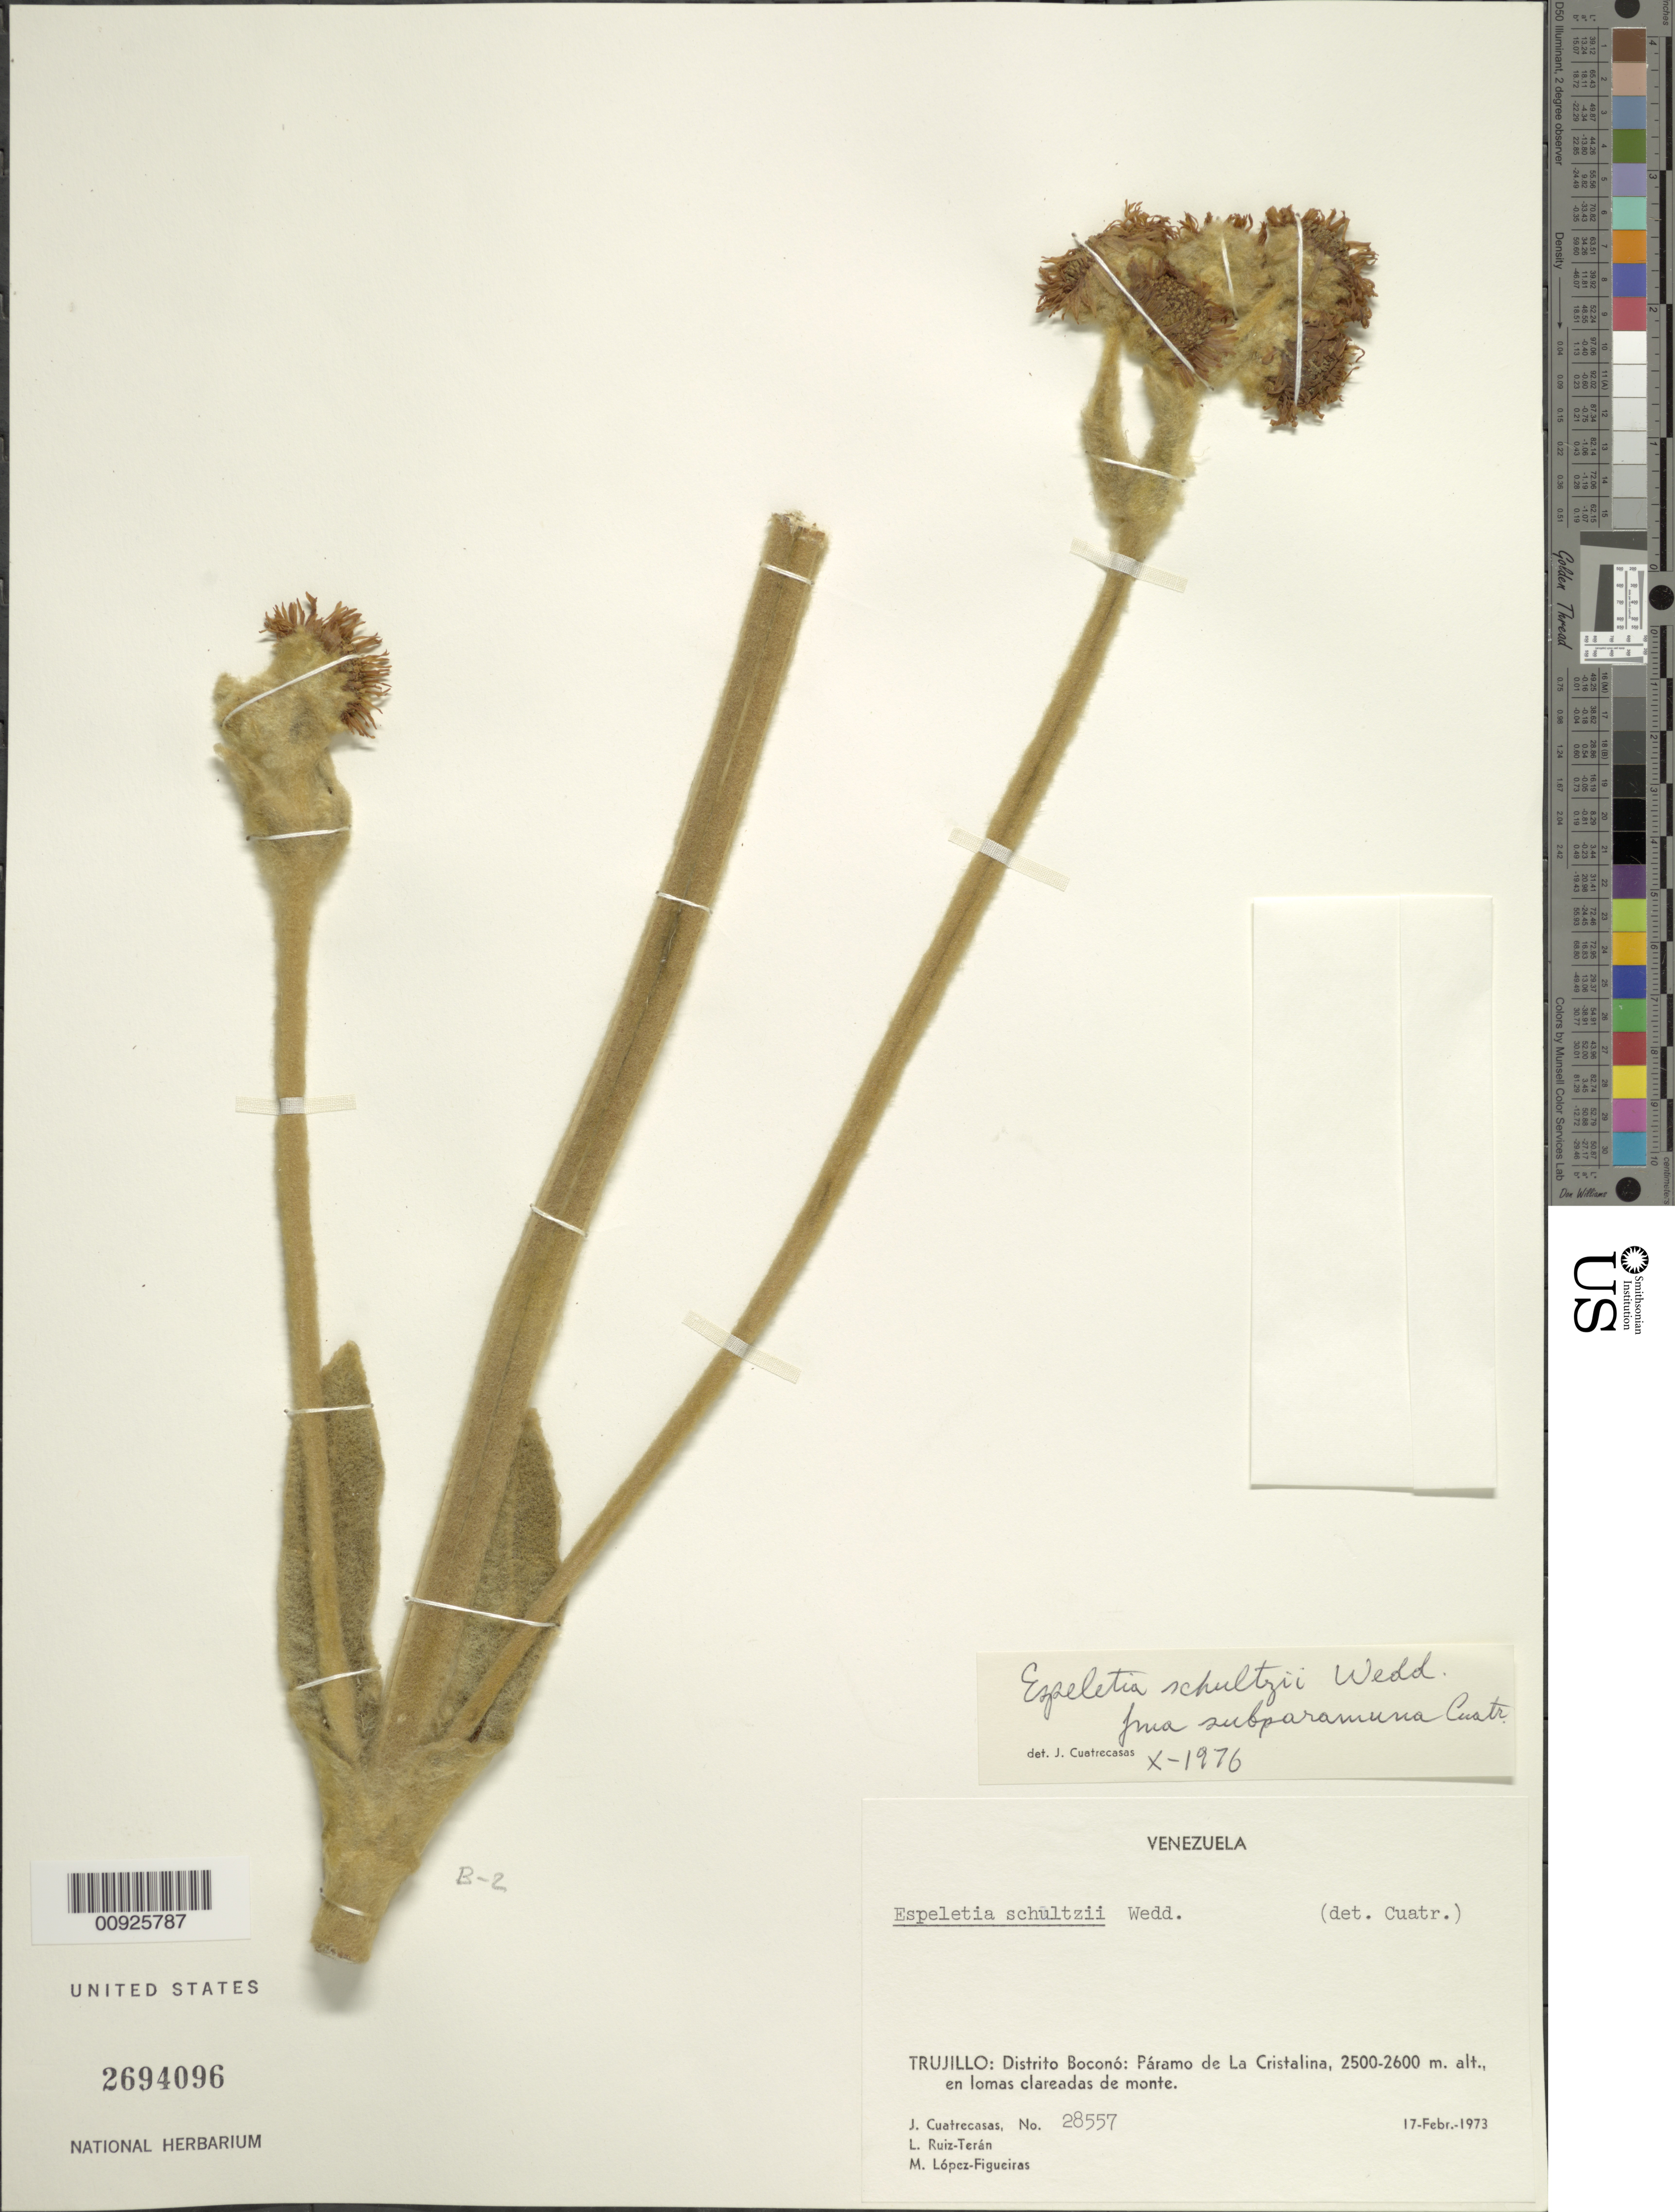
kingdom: Plantae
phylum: Tracheophyta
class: Magnoliopsida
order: Asterales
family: Asteraceae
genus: Espeletia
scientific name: Espeletia schultzii var. subparamuna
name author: Cuatrec.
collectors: J. Cuatrecasas, L. E. Ruíz-Terán & M. López Figueiras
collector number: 28557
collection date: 1973-02-17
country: Venezuela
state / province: Trujillo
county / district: D. Boconó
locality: P. de la Cristalina.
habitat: En lomas clareadas de monte.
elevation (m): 2500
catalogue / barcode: US 2694096